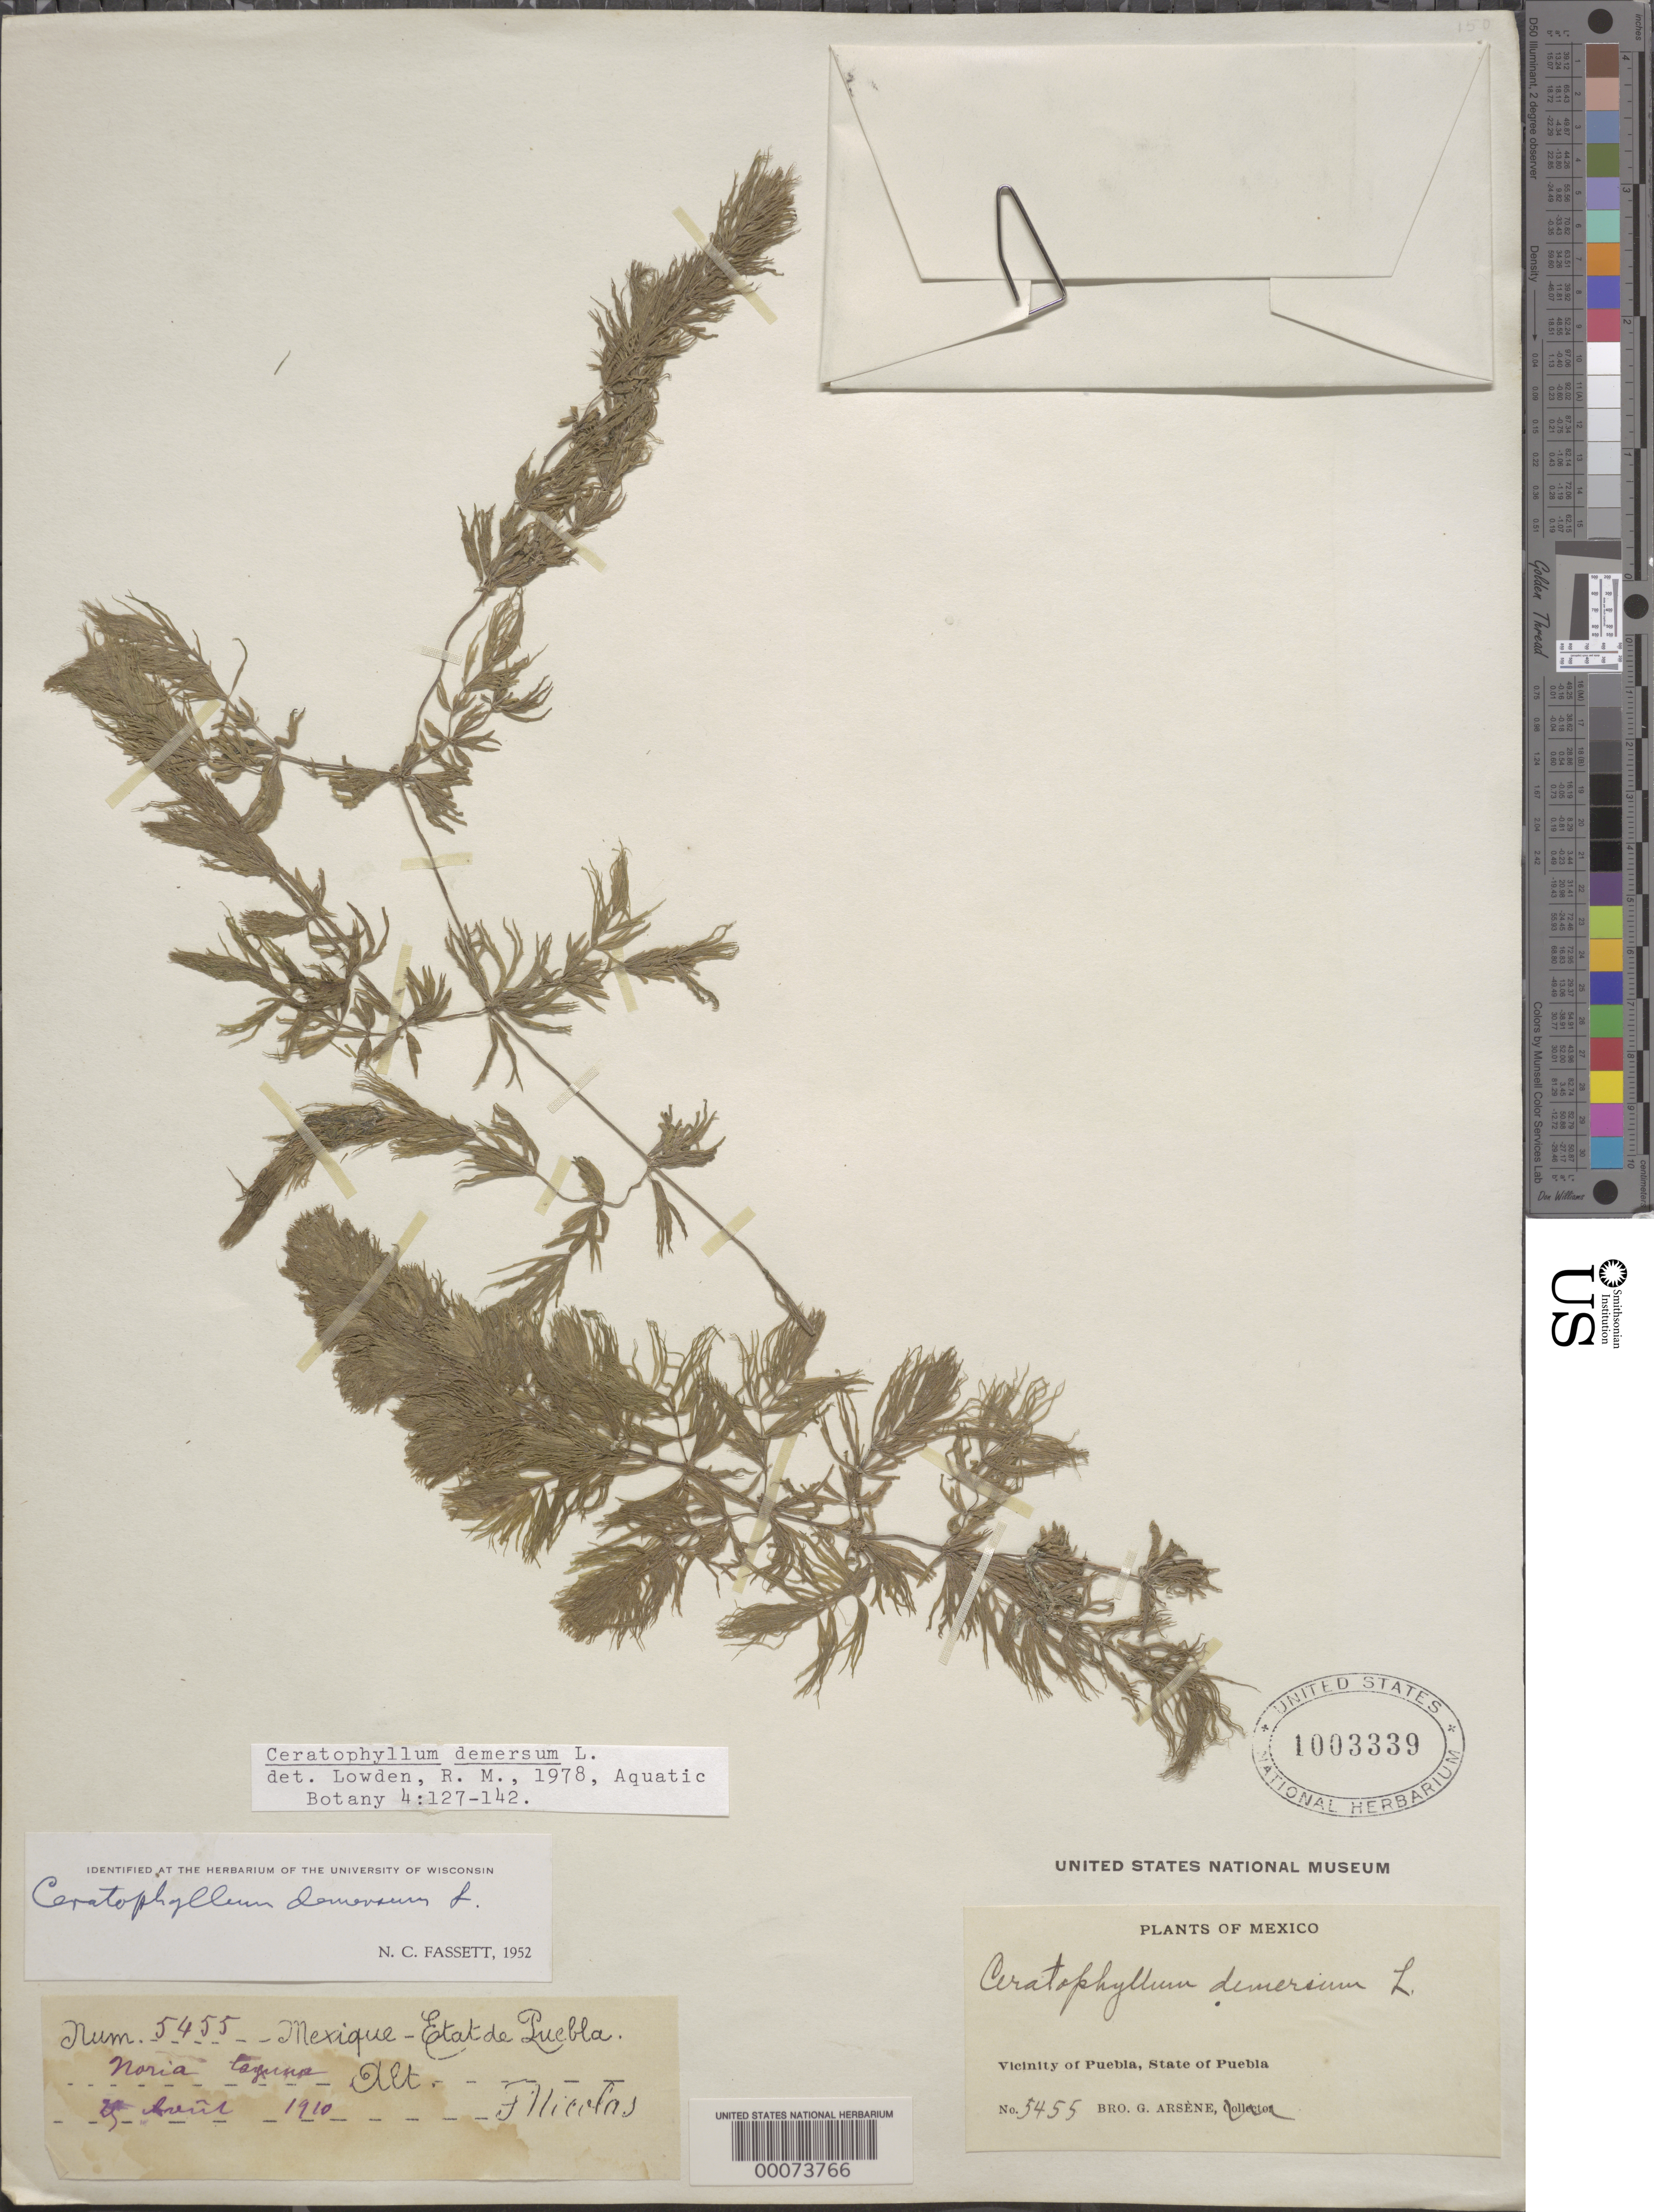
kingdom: Plantae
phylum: Tracheophyta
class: Magnoliopsida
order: Ceratophyllales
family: Ceratophyllaceae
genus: Ceratophyllum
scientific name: Ceratophyllum demersum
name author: L.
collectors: F. Nicolas & Bro. G. Arsène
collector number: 5455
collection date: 1910-04-25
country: Mexico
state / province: Puebla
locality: Vicinity of Puebla. Noria Laguna.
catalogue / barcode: US 1003339